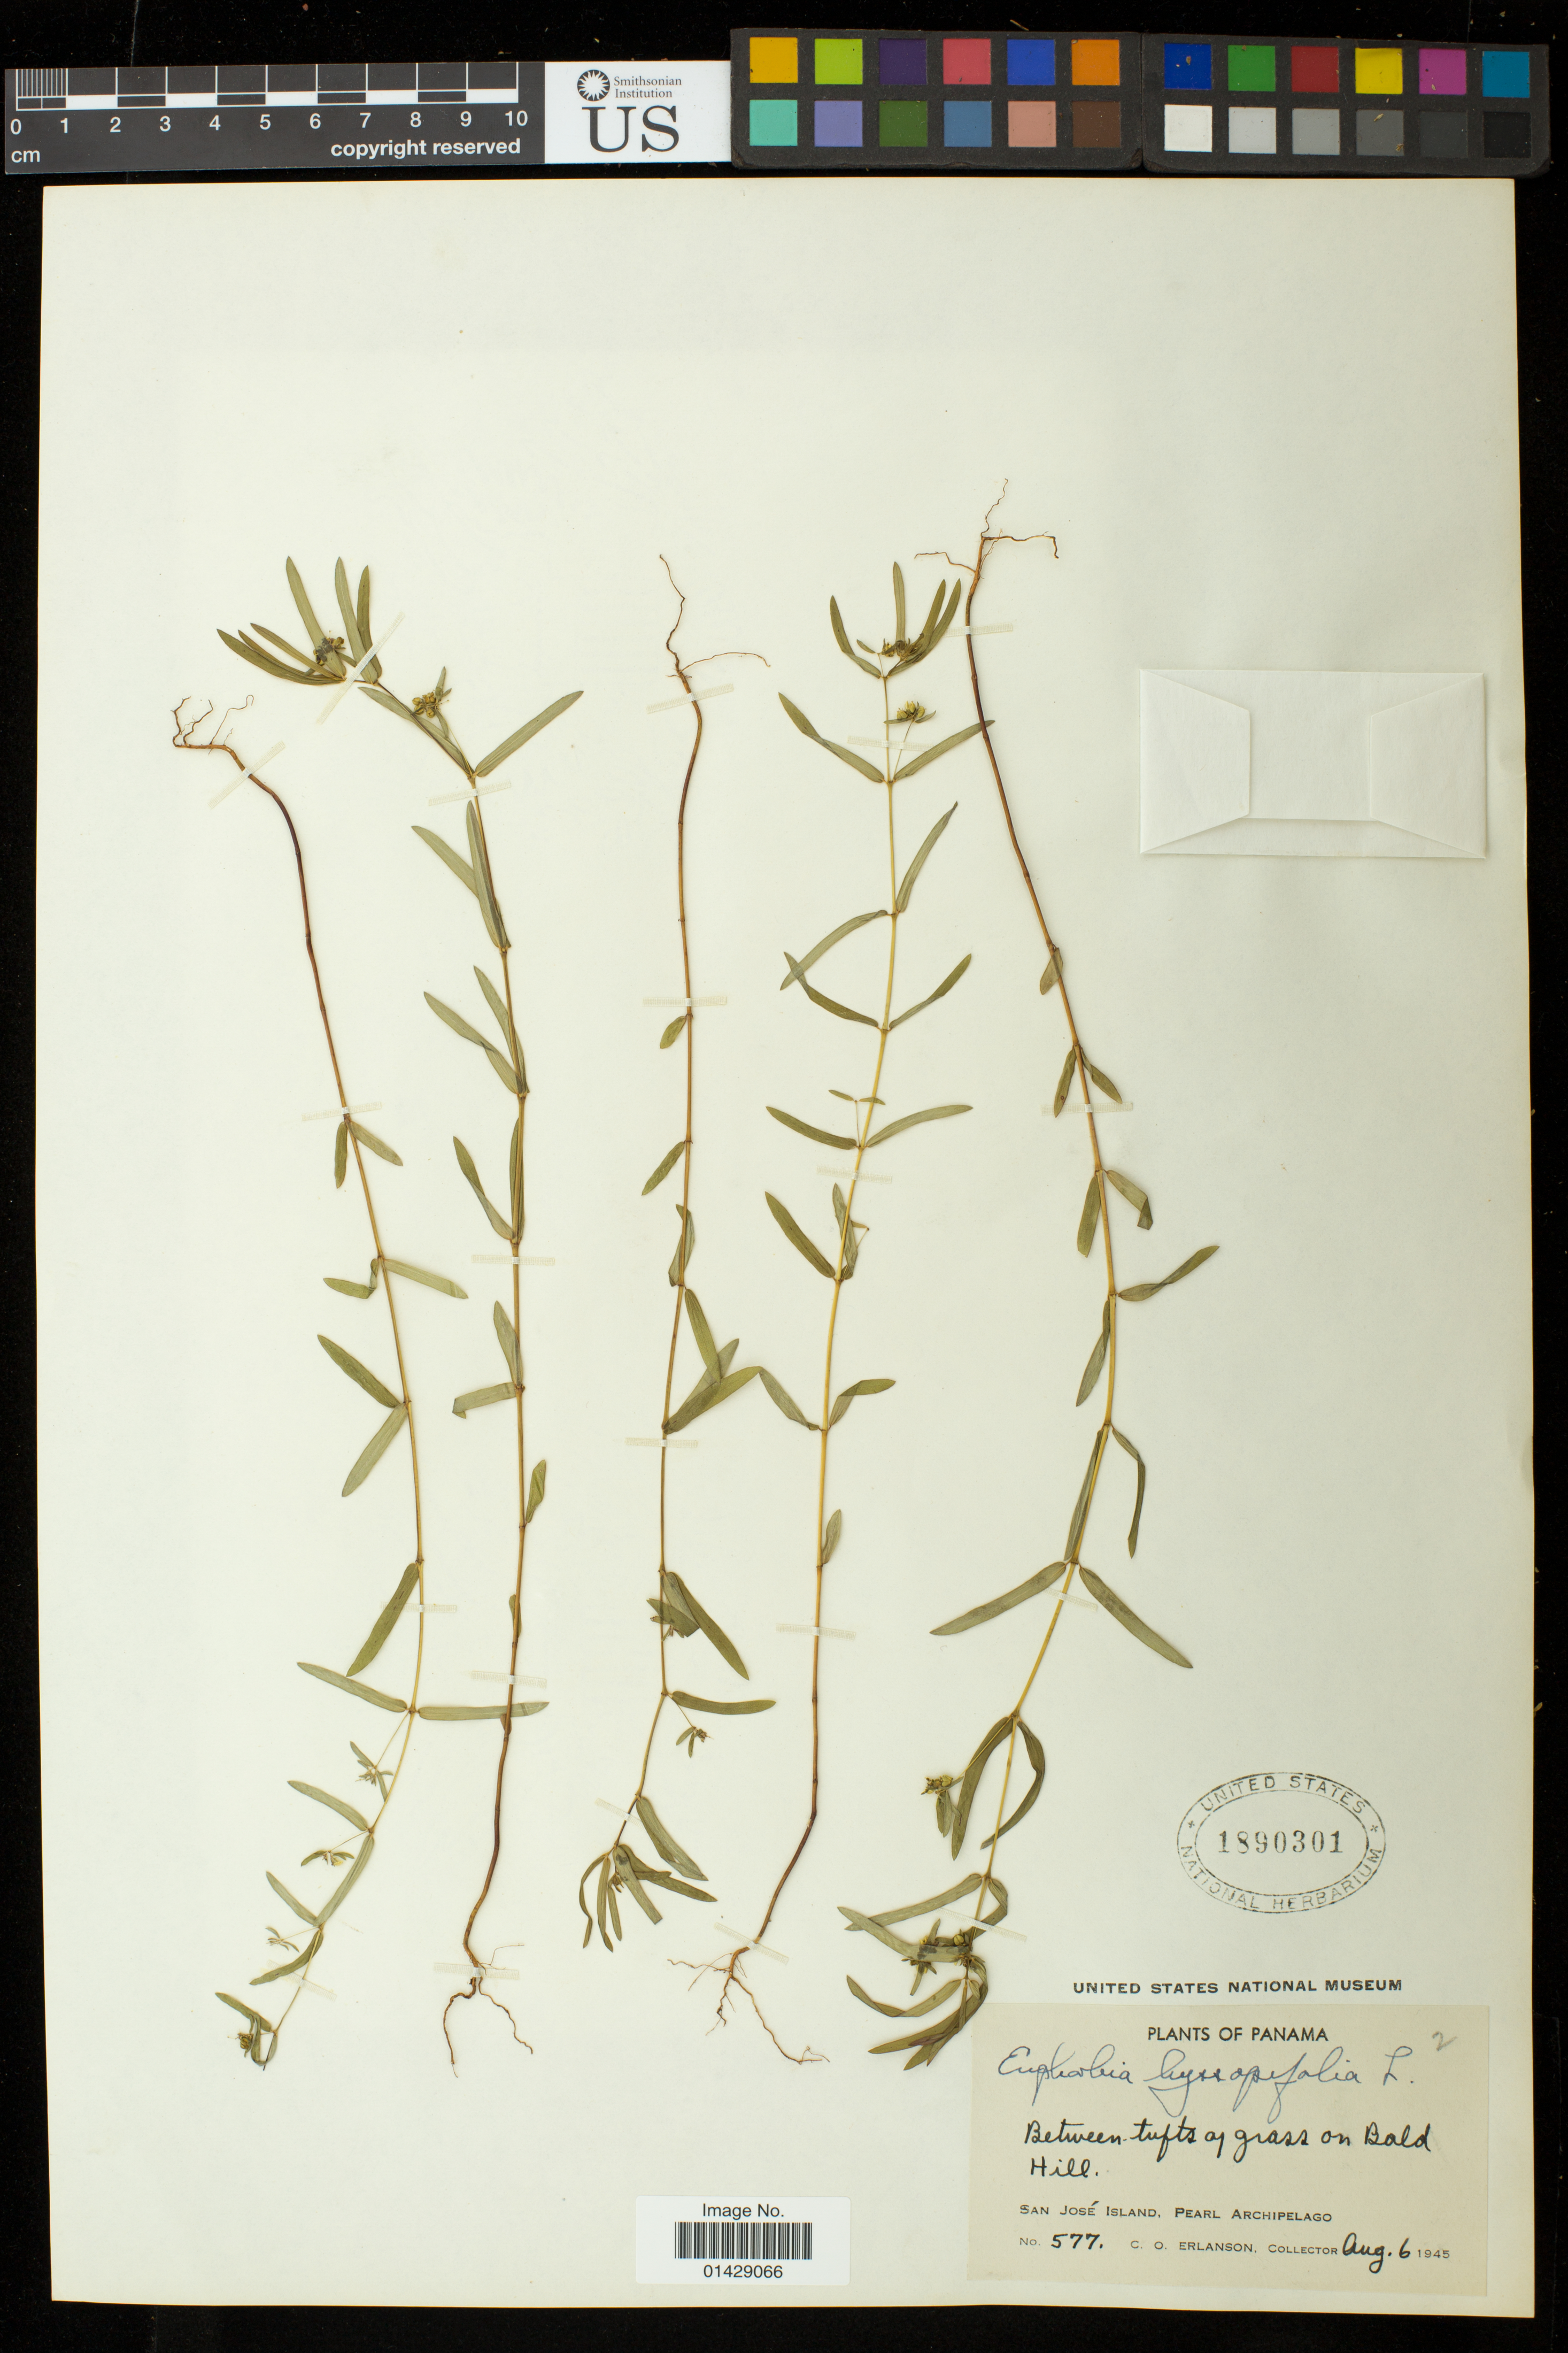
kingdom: Plantae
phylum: Tracheophyta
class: Magnoliopsida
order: Malpighiales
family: Euphorbiaceae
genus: Euphorbia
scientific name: Euphorbia hyssopifolia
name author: L.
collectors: C. O. Erlanson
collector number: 577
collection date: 1945-08-06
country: Panama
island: San Jose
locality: San Jose Island, Pearl Archipelago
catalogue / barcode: US 1890301